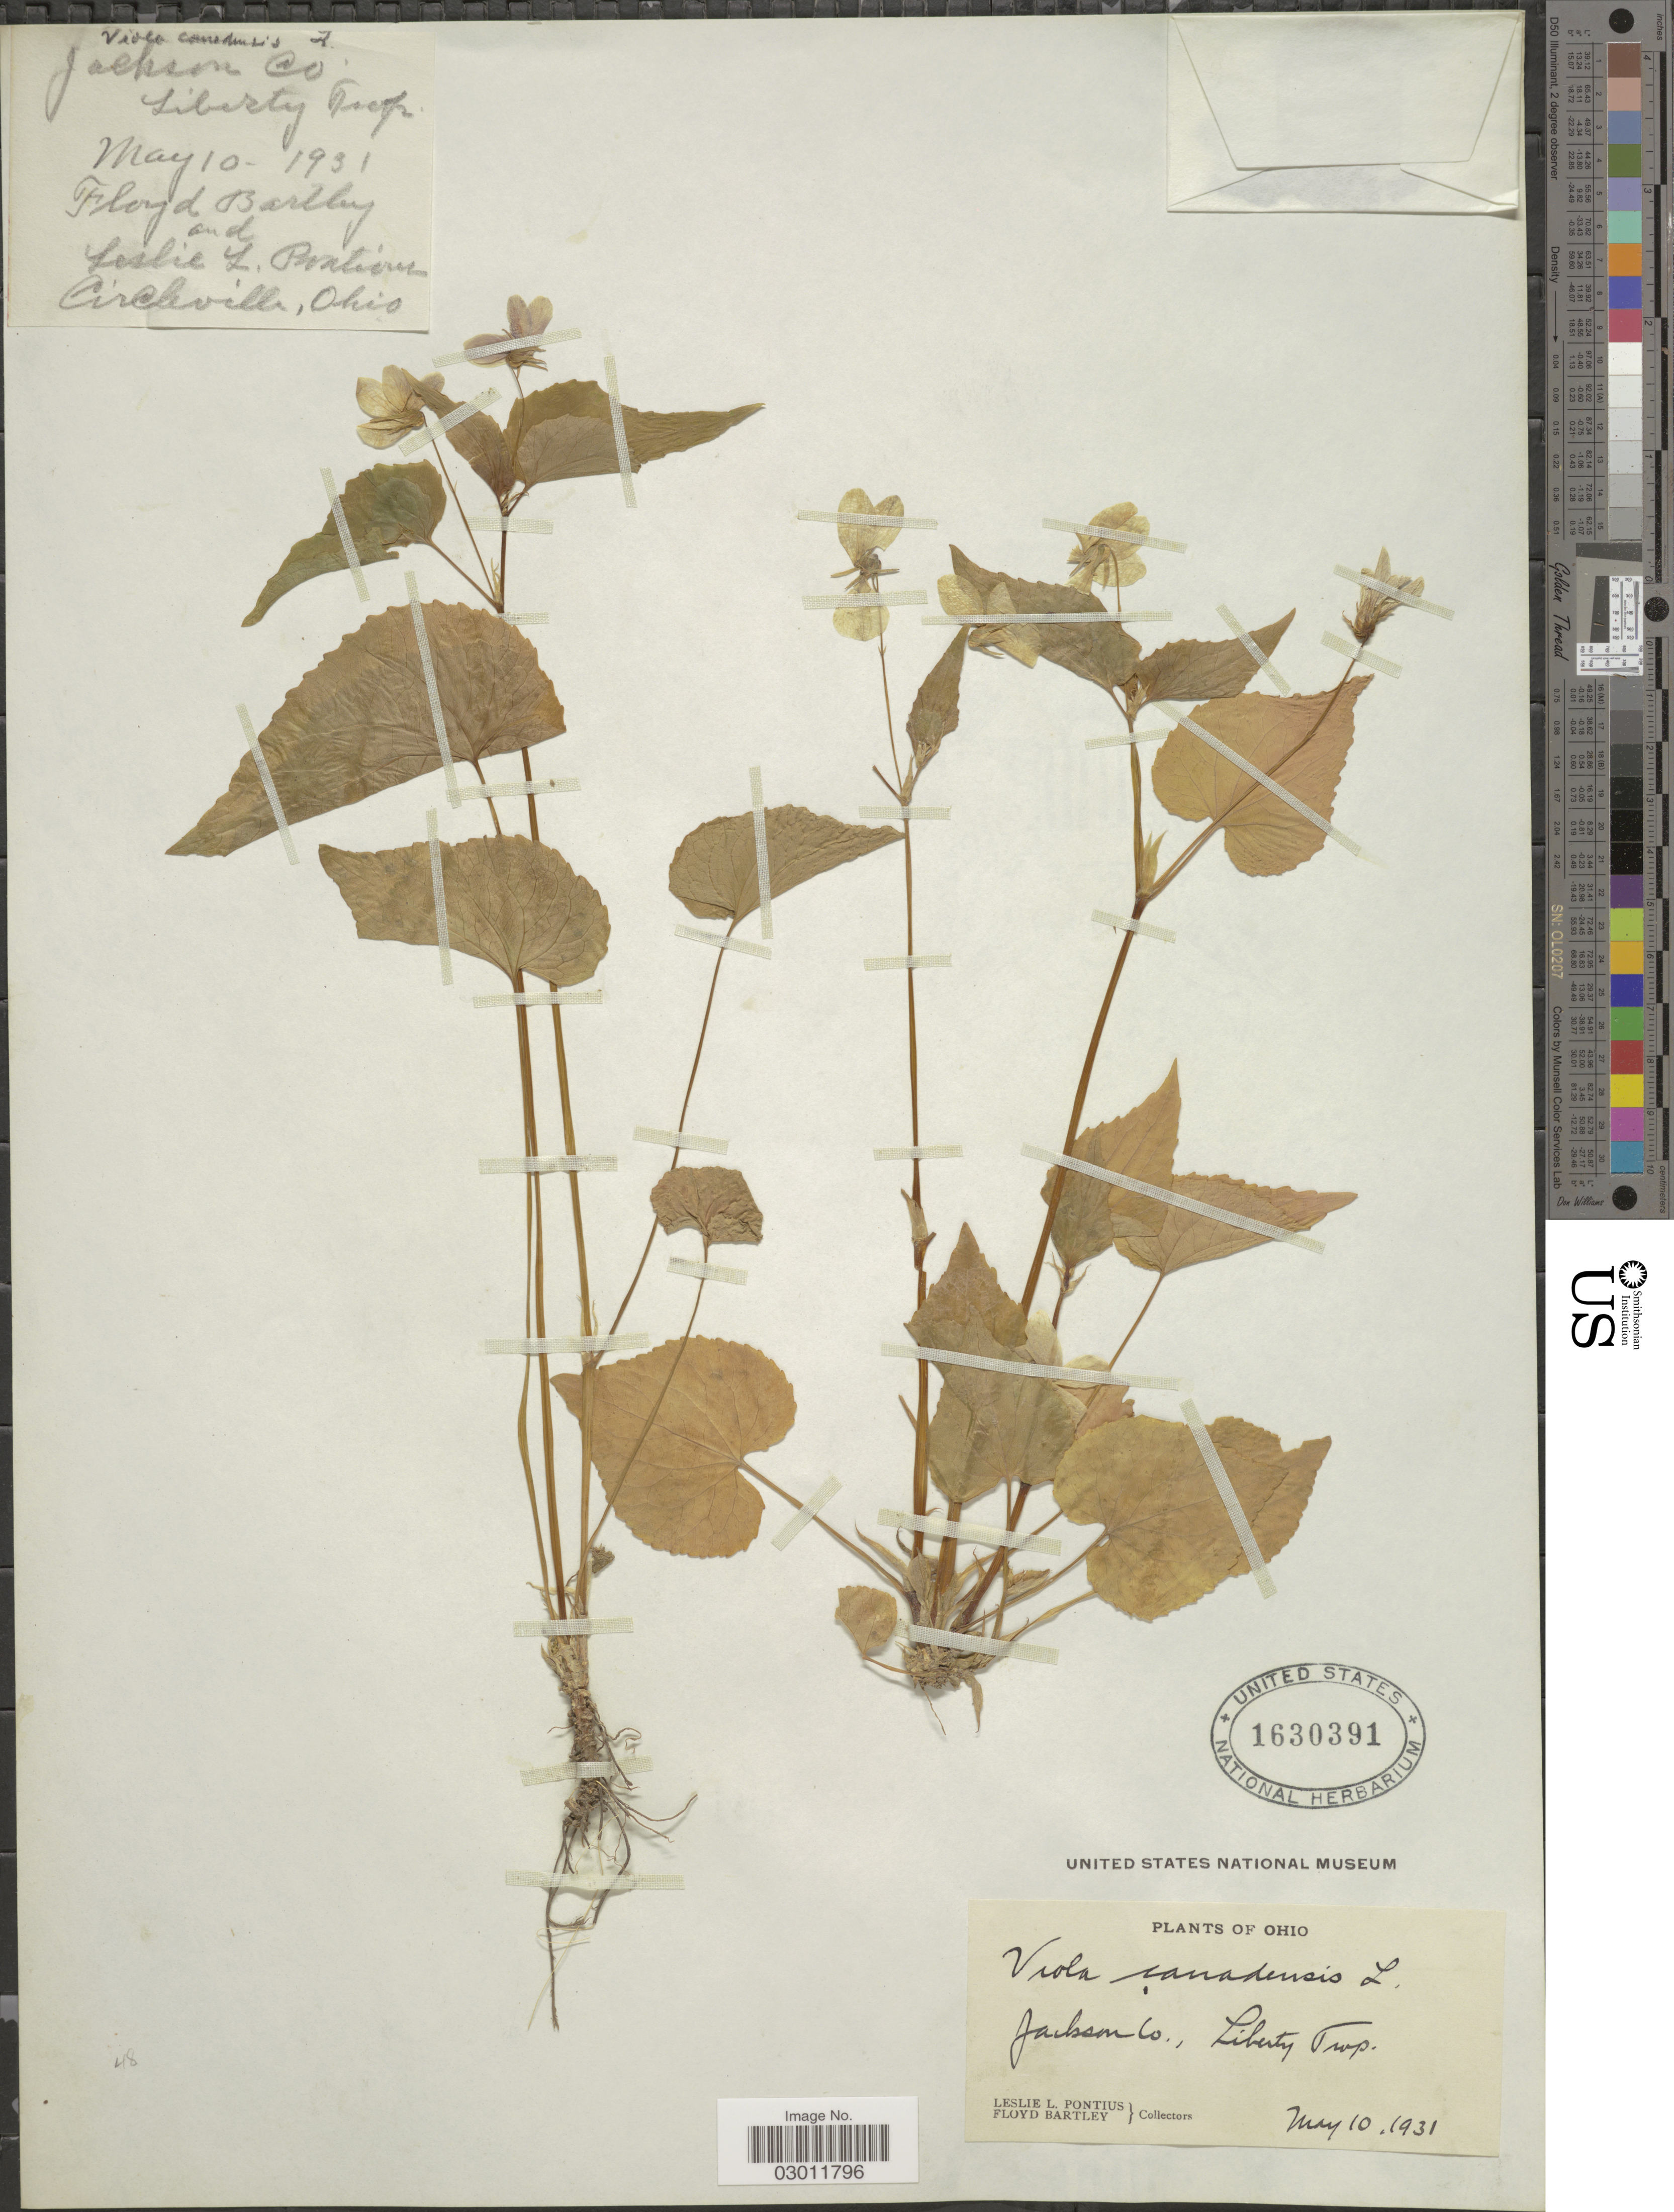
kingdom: Plantae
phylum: Tracheophyta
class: Magnoliopsida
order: Malpighiales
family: Violaceae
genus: Viola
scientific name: Viola canadensis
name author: L.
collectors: L. Pontius & F. Bartley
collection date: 1931-05-10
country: United States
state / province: Ohio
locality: Jackson Co., Liberty Twp.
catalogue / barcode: US 1630391